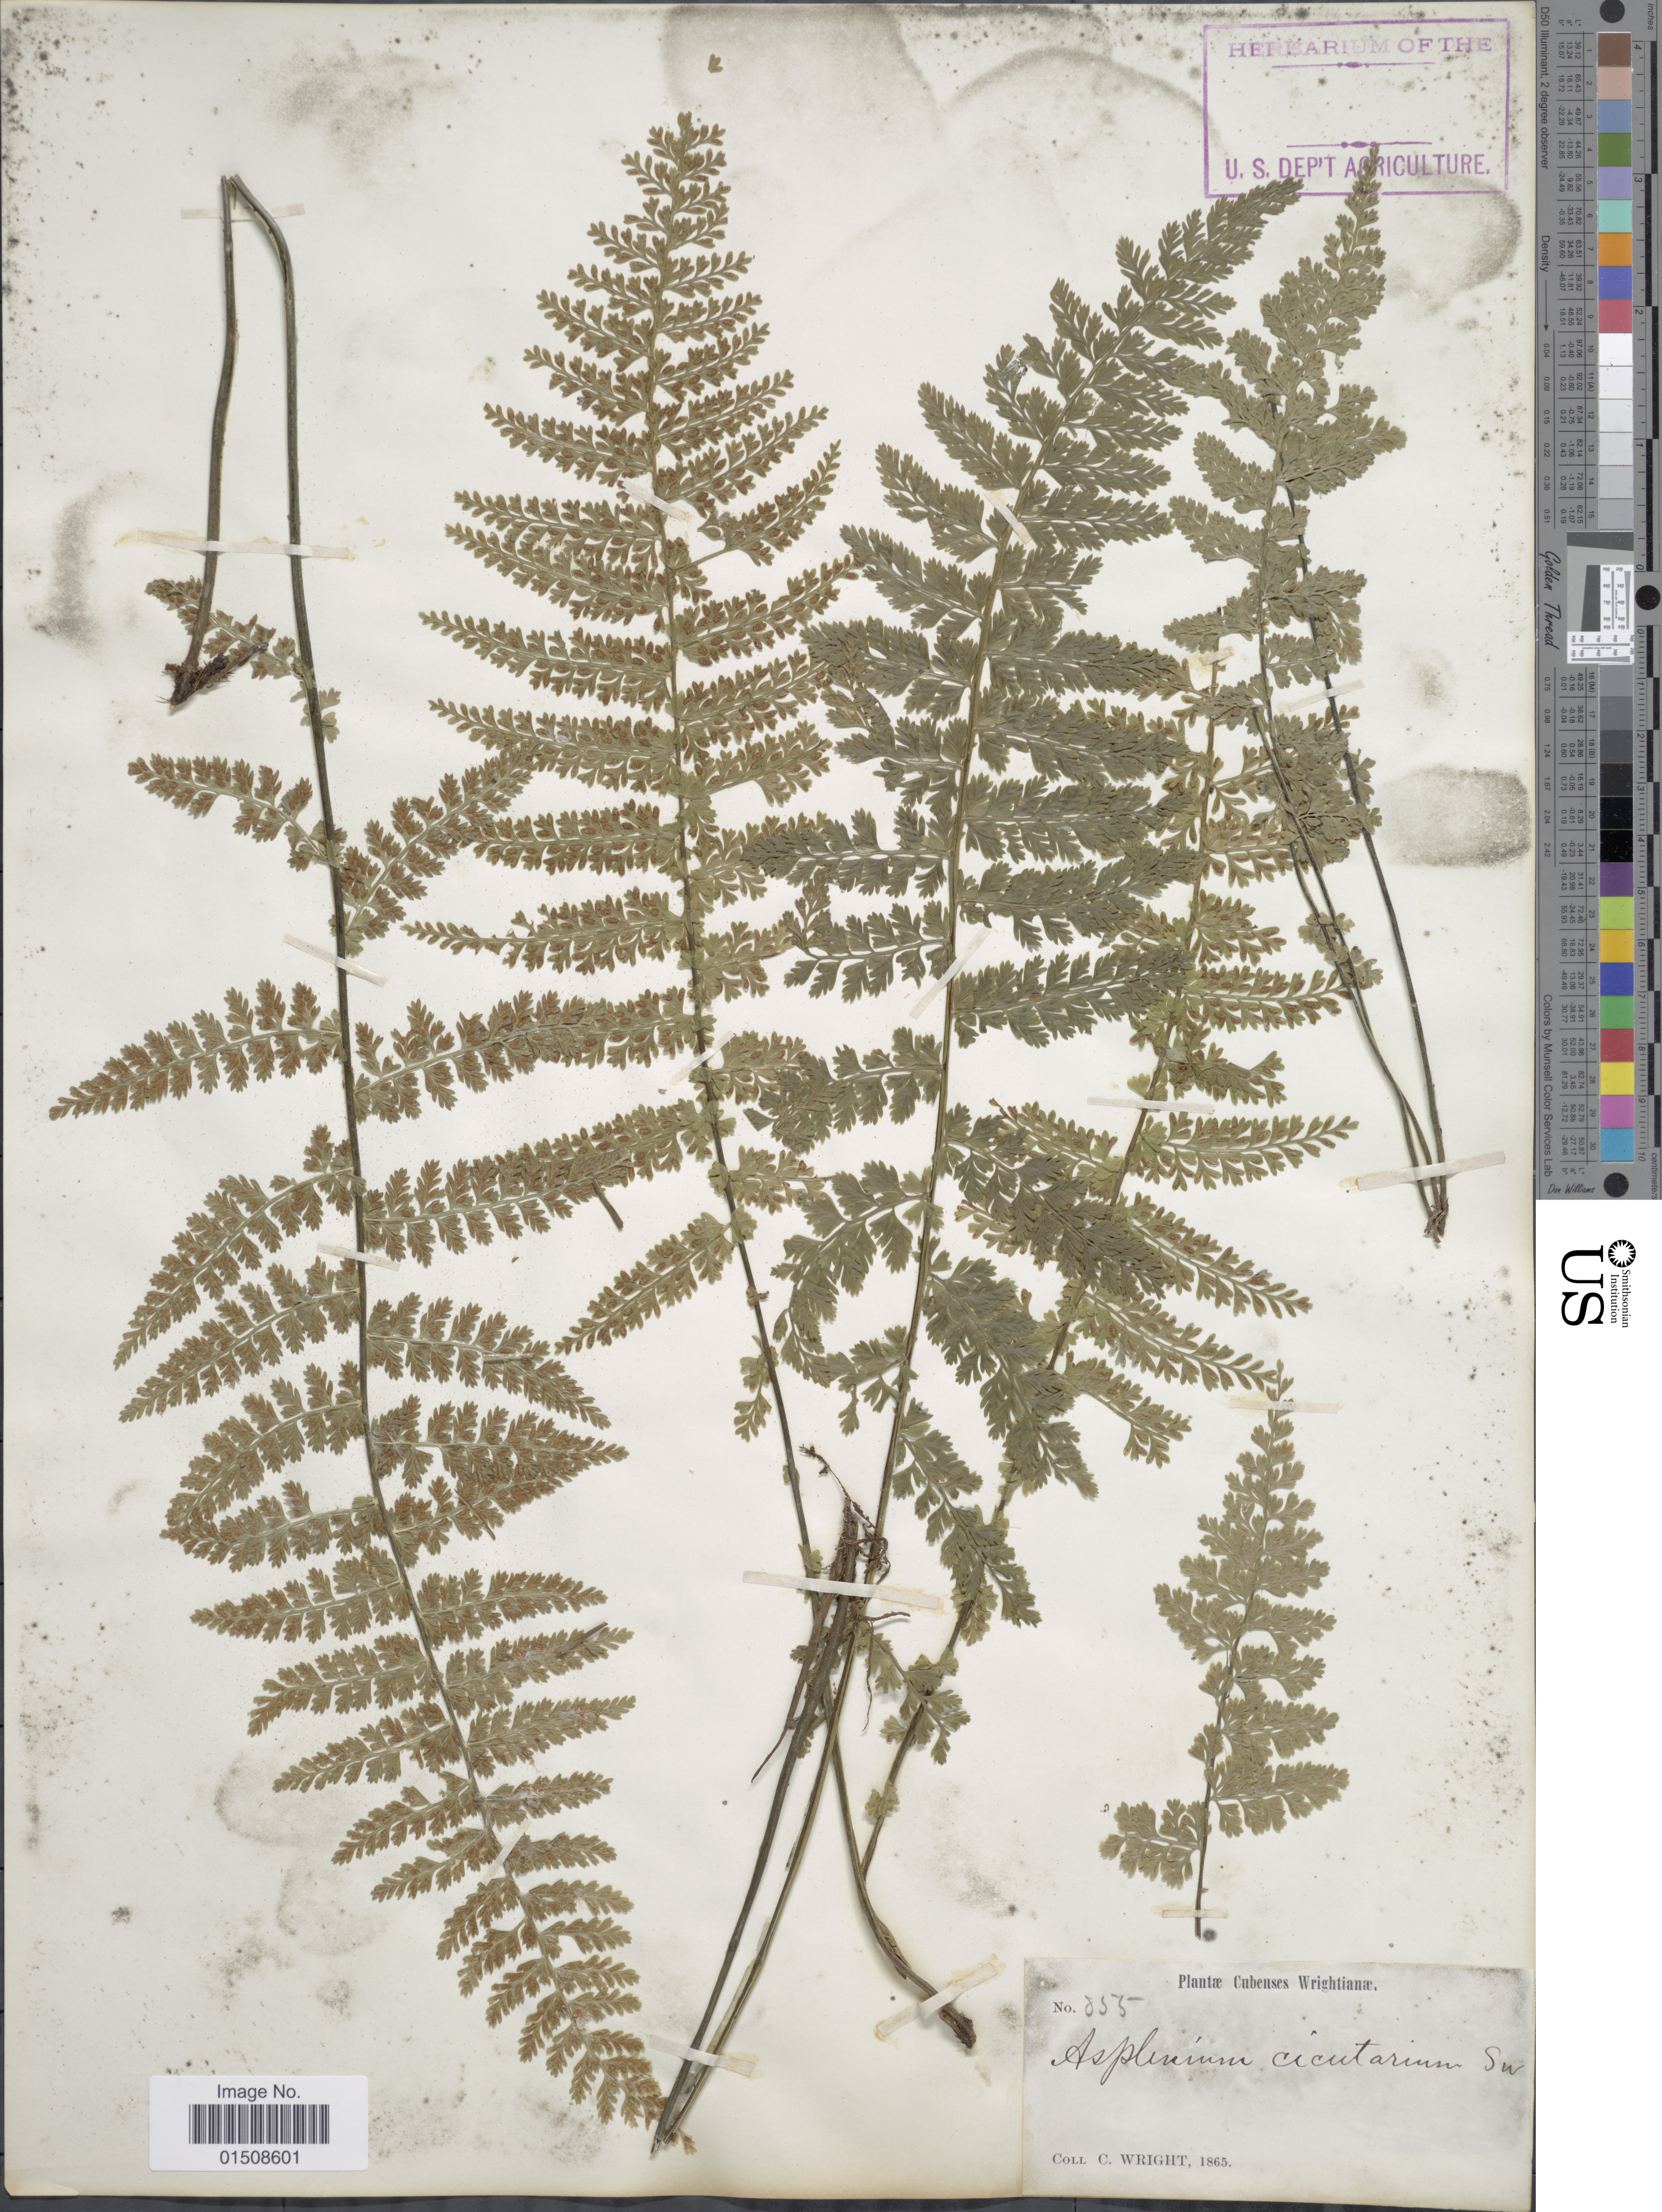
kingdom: Plantae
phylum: Tracheophyta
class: Polypodiopsida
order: Polypodiales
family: Aspleniaceae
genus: Asplenium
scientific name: Asplenium cristatum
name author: Lam.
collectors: C. Wright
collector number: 855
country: Cuba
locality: Cubenses Wrightianae.